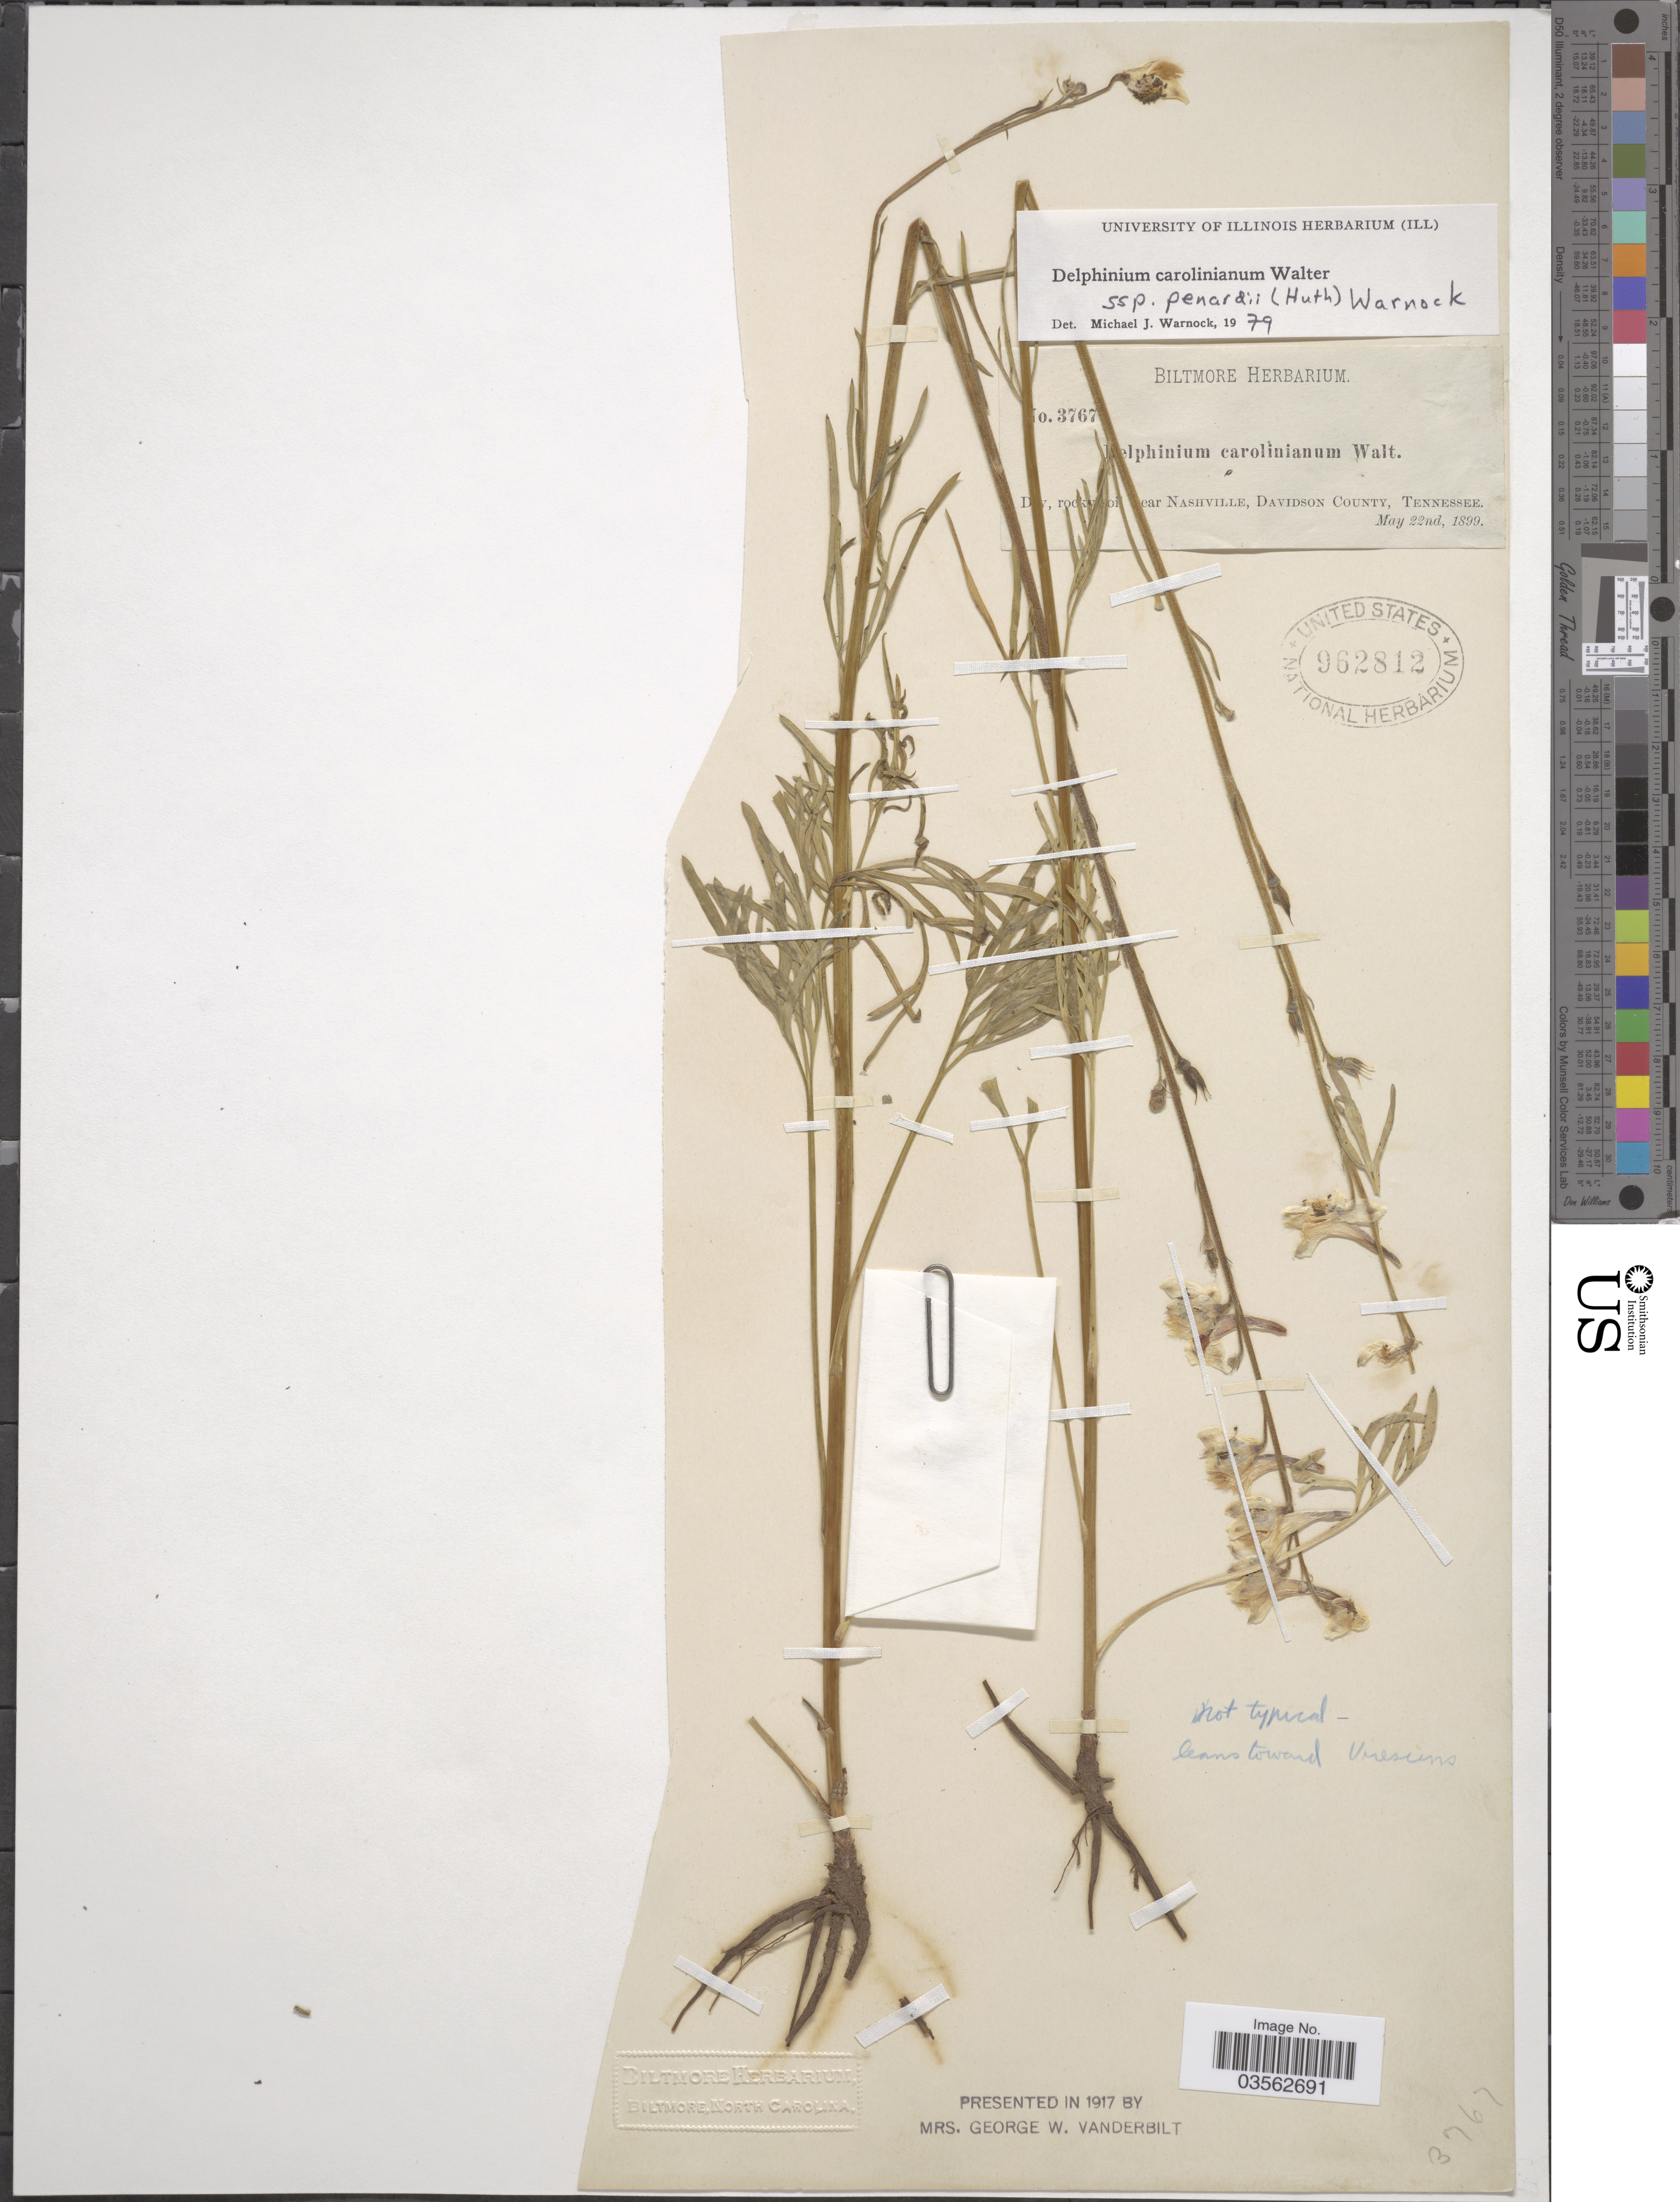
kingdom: Plantae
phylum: Tracheophyta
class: Magnoliopsida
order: Ranunculales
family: Ranunculaceae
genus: Delphinium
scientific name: Delphinium carolinianum subsp. penardii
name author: (Huth) M.J. Warnock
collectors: ex herb. Biltmore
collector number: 3767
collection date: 1899-05-22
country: United States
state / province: Tennessee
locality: Near Nashville, Davidson County.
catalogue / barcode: US 962812